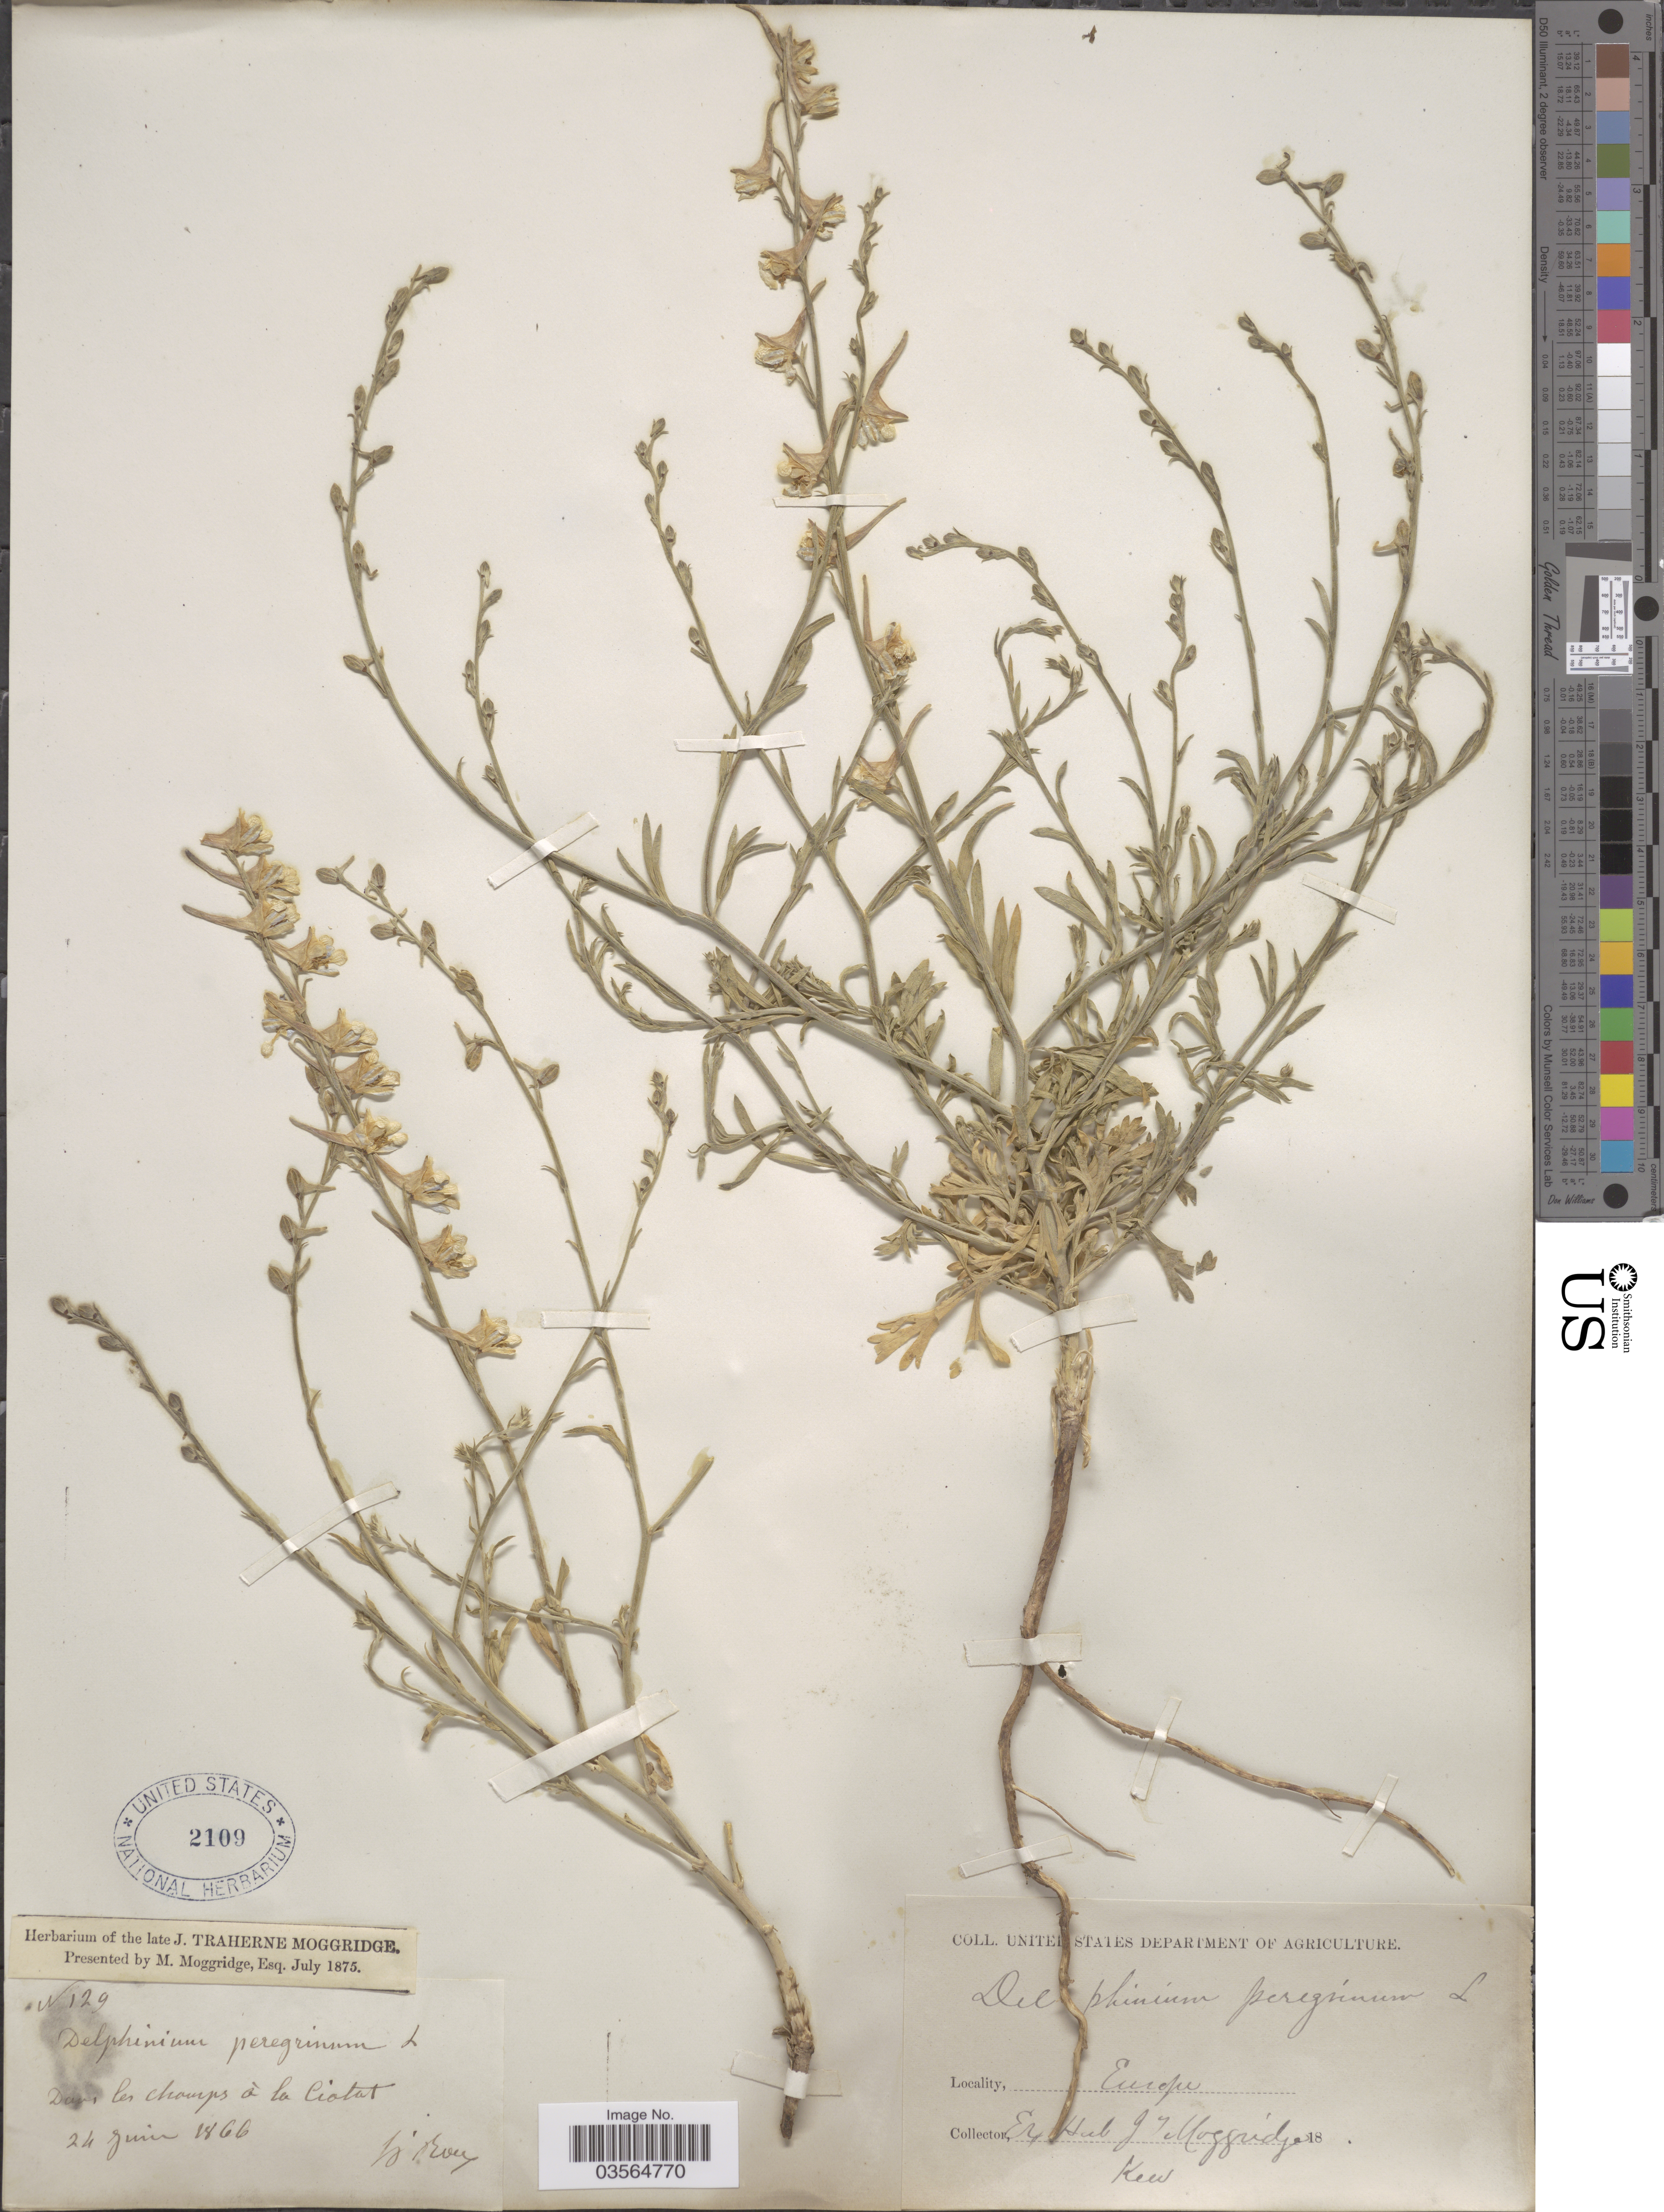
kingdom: Plantae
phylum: Tracheophyta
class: Magnoliopsida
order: Ranunculales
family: Ranunculaceae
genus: Delphinium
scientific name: Delphinium halteratum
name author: Sibth. & Sm.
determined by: Du Pasquier, P.-E.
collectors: N. Roux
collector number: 129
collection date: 1866-06-24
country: France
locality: Dans les champs à la Ciotat. Europe.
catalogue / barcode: US 2109